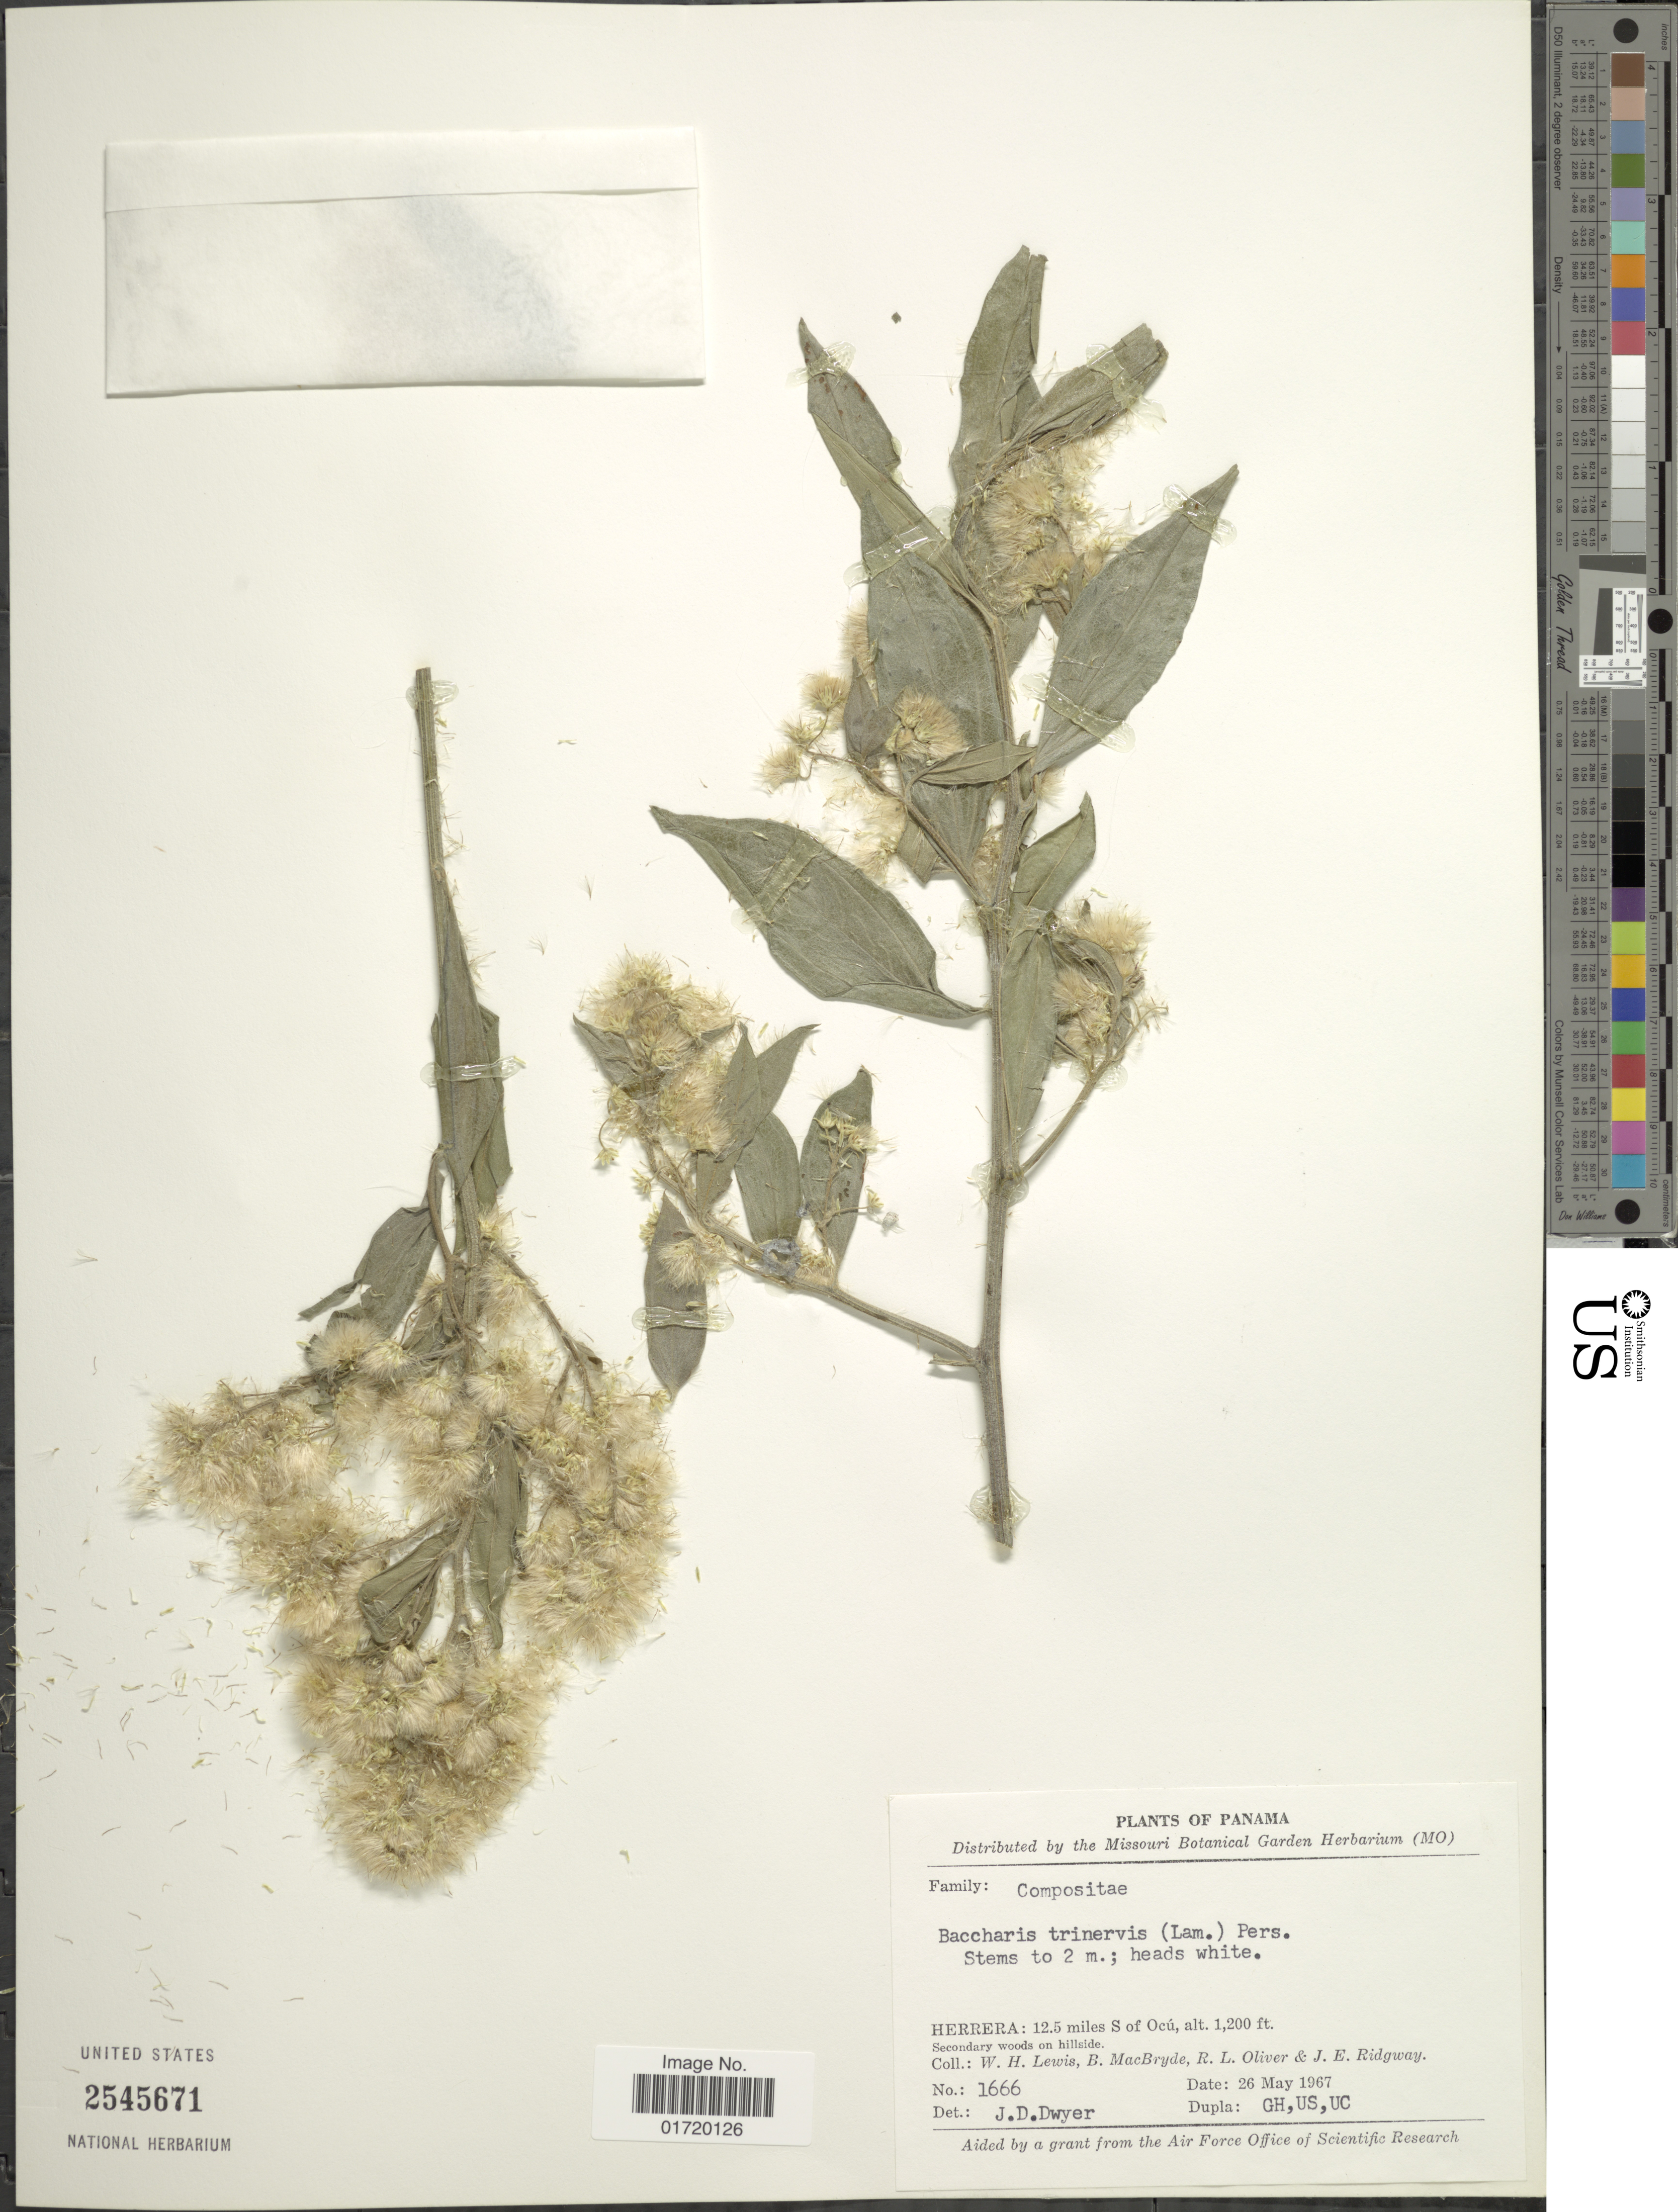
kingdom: Plantae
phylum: Tracheophyta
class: Magnoliopsida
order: Asterales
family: Asteraceae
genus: Baccharis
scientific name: Baccharis trinervis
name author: (Lam.) Pers.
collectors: W. H. Lewis, B. MacBryde, R. Oliver & J. Ridgway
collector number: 1666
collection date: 1967-05-26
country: Panama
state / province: Herrera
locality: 12.5 miles S of Ocu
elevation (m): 366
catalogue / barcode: US 2545671